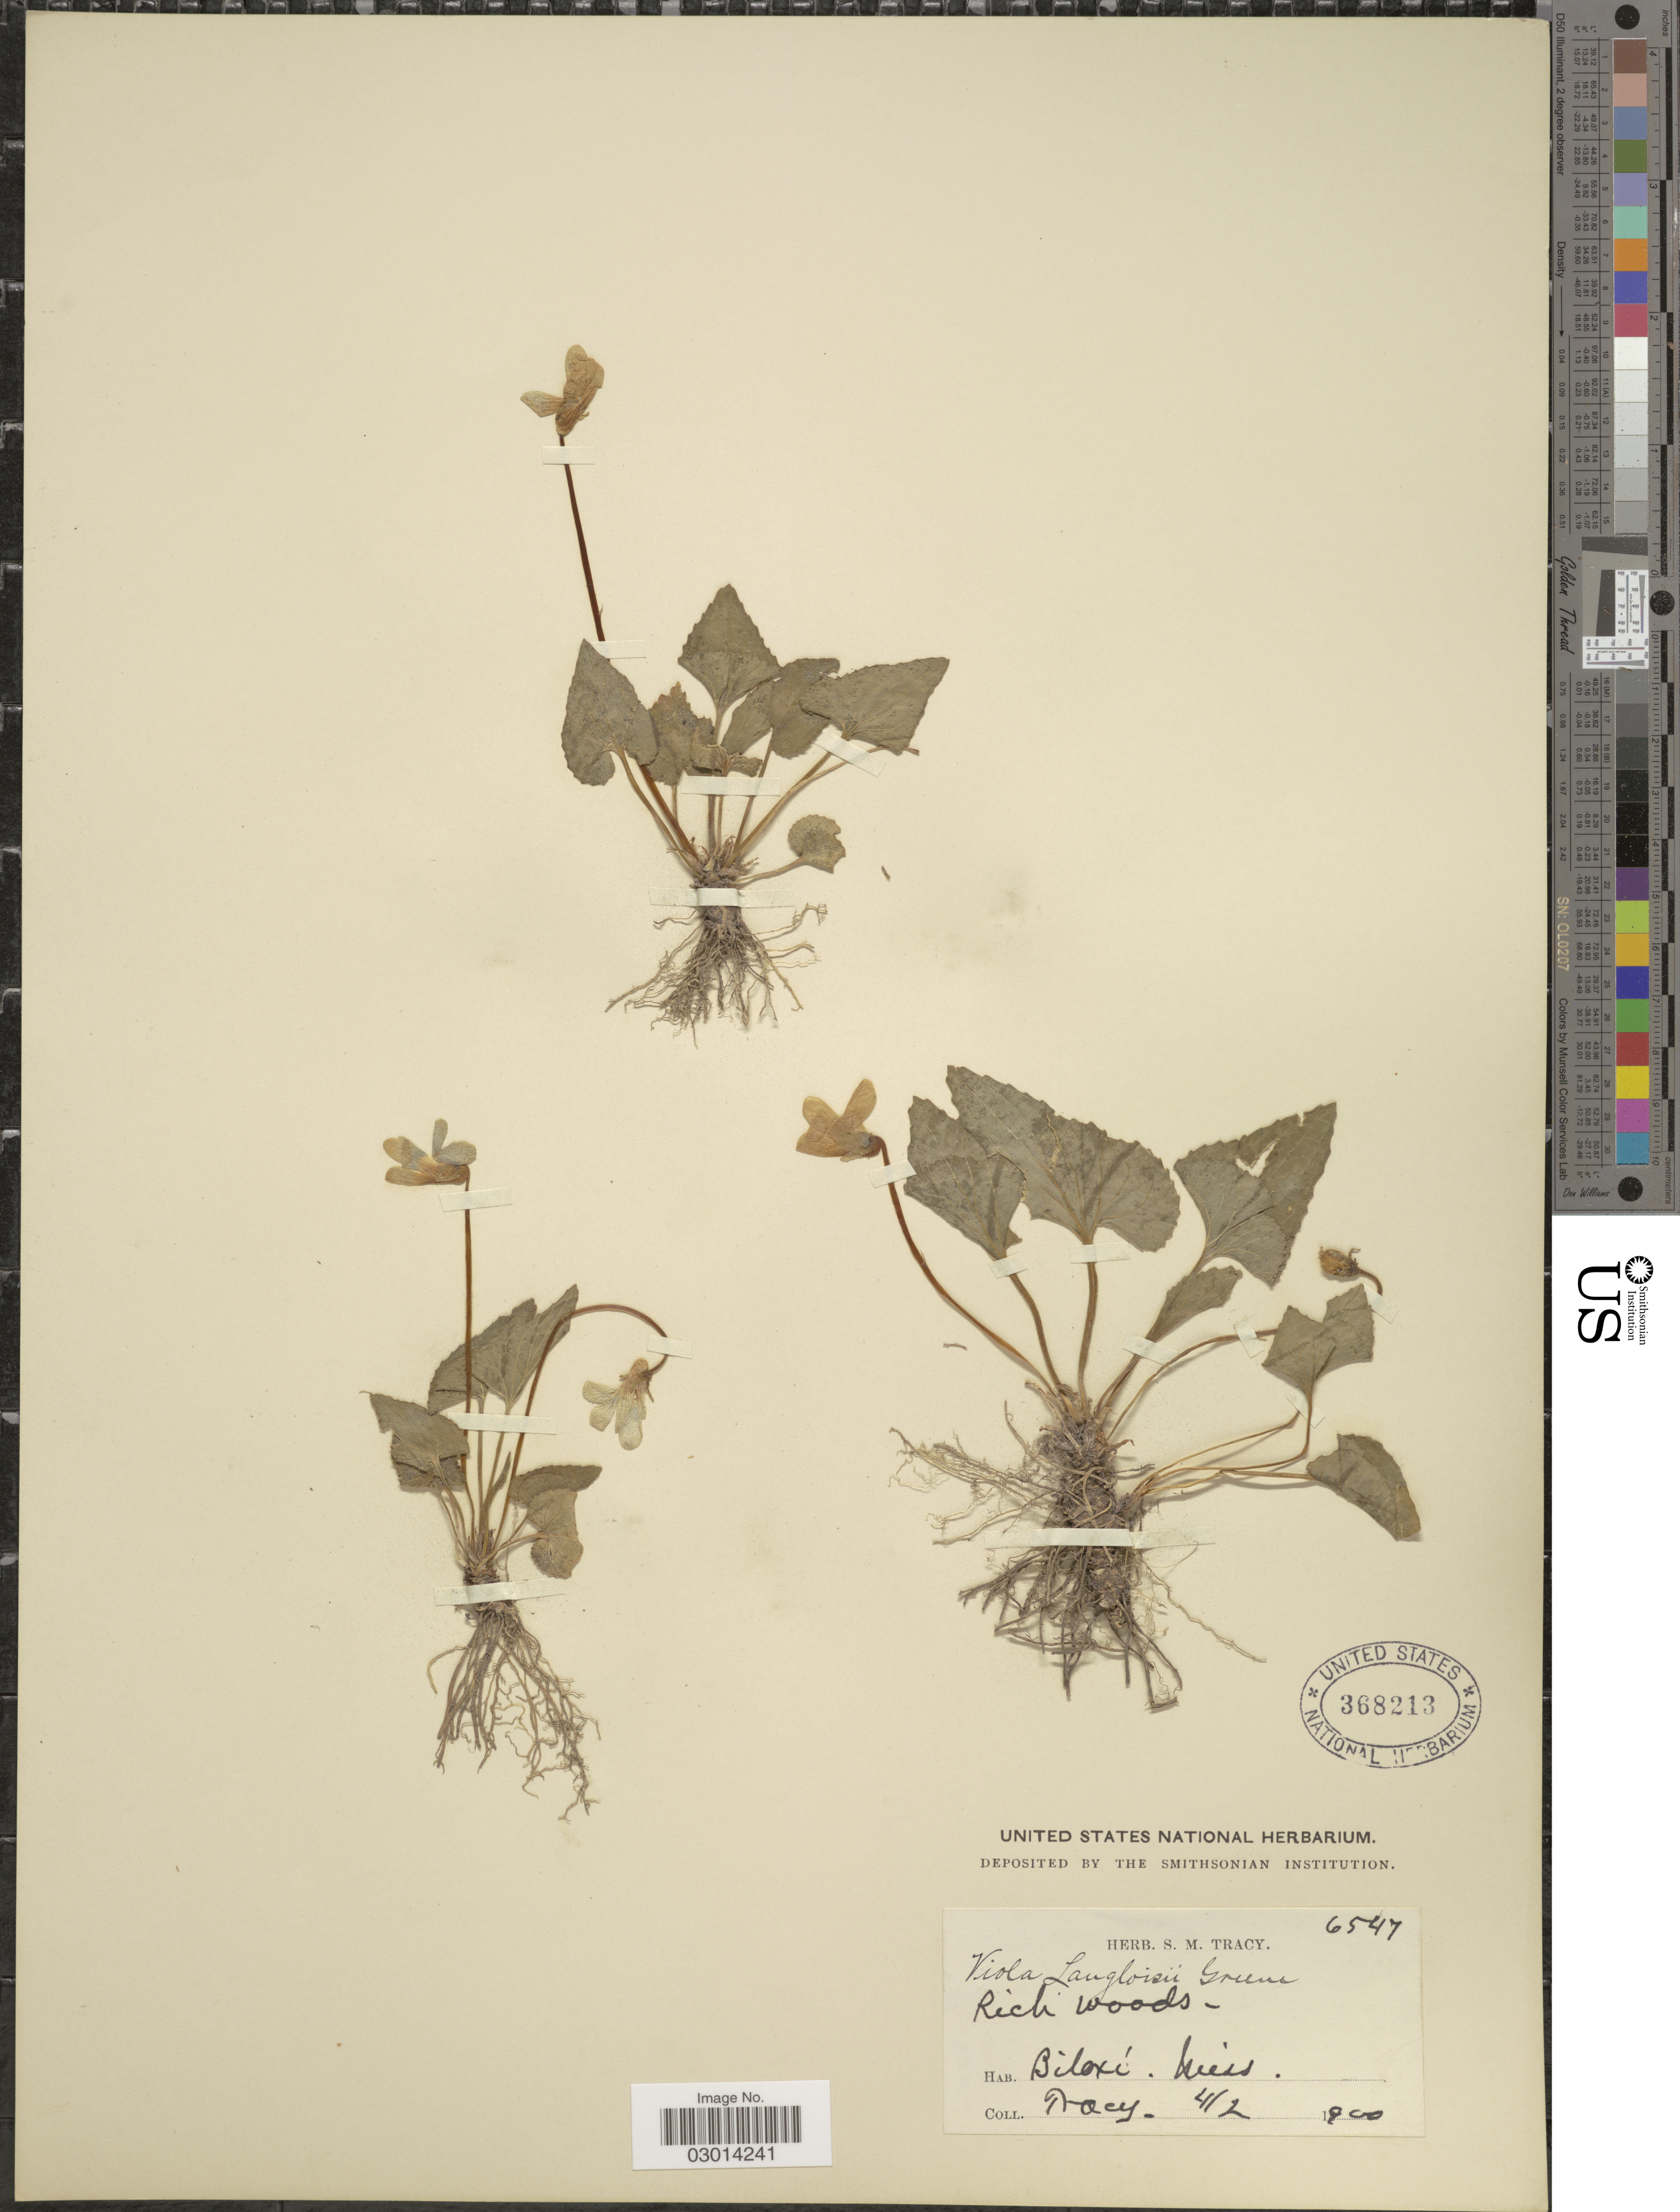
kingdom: Plantae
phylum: Tracheophyta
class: Magnoliopsida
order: Malpighiales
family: Violaceae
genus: Viola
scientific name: Viola rosacea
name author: Brainerd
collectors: S. M. Tracy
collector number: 6547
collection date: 1900-04-02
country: United States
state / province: Mississippi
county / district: Harrison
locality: Biloxi. Miss.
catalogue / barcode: US 368213